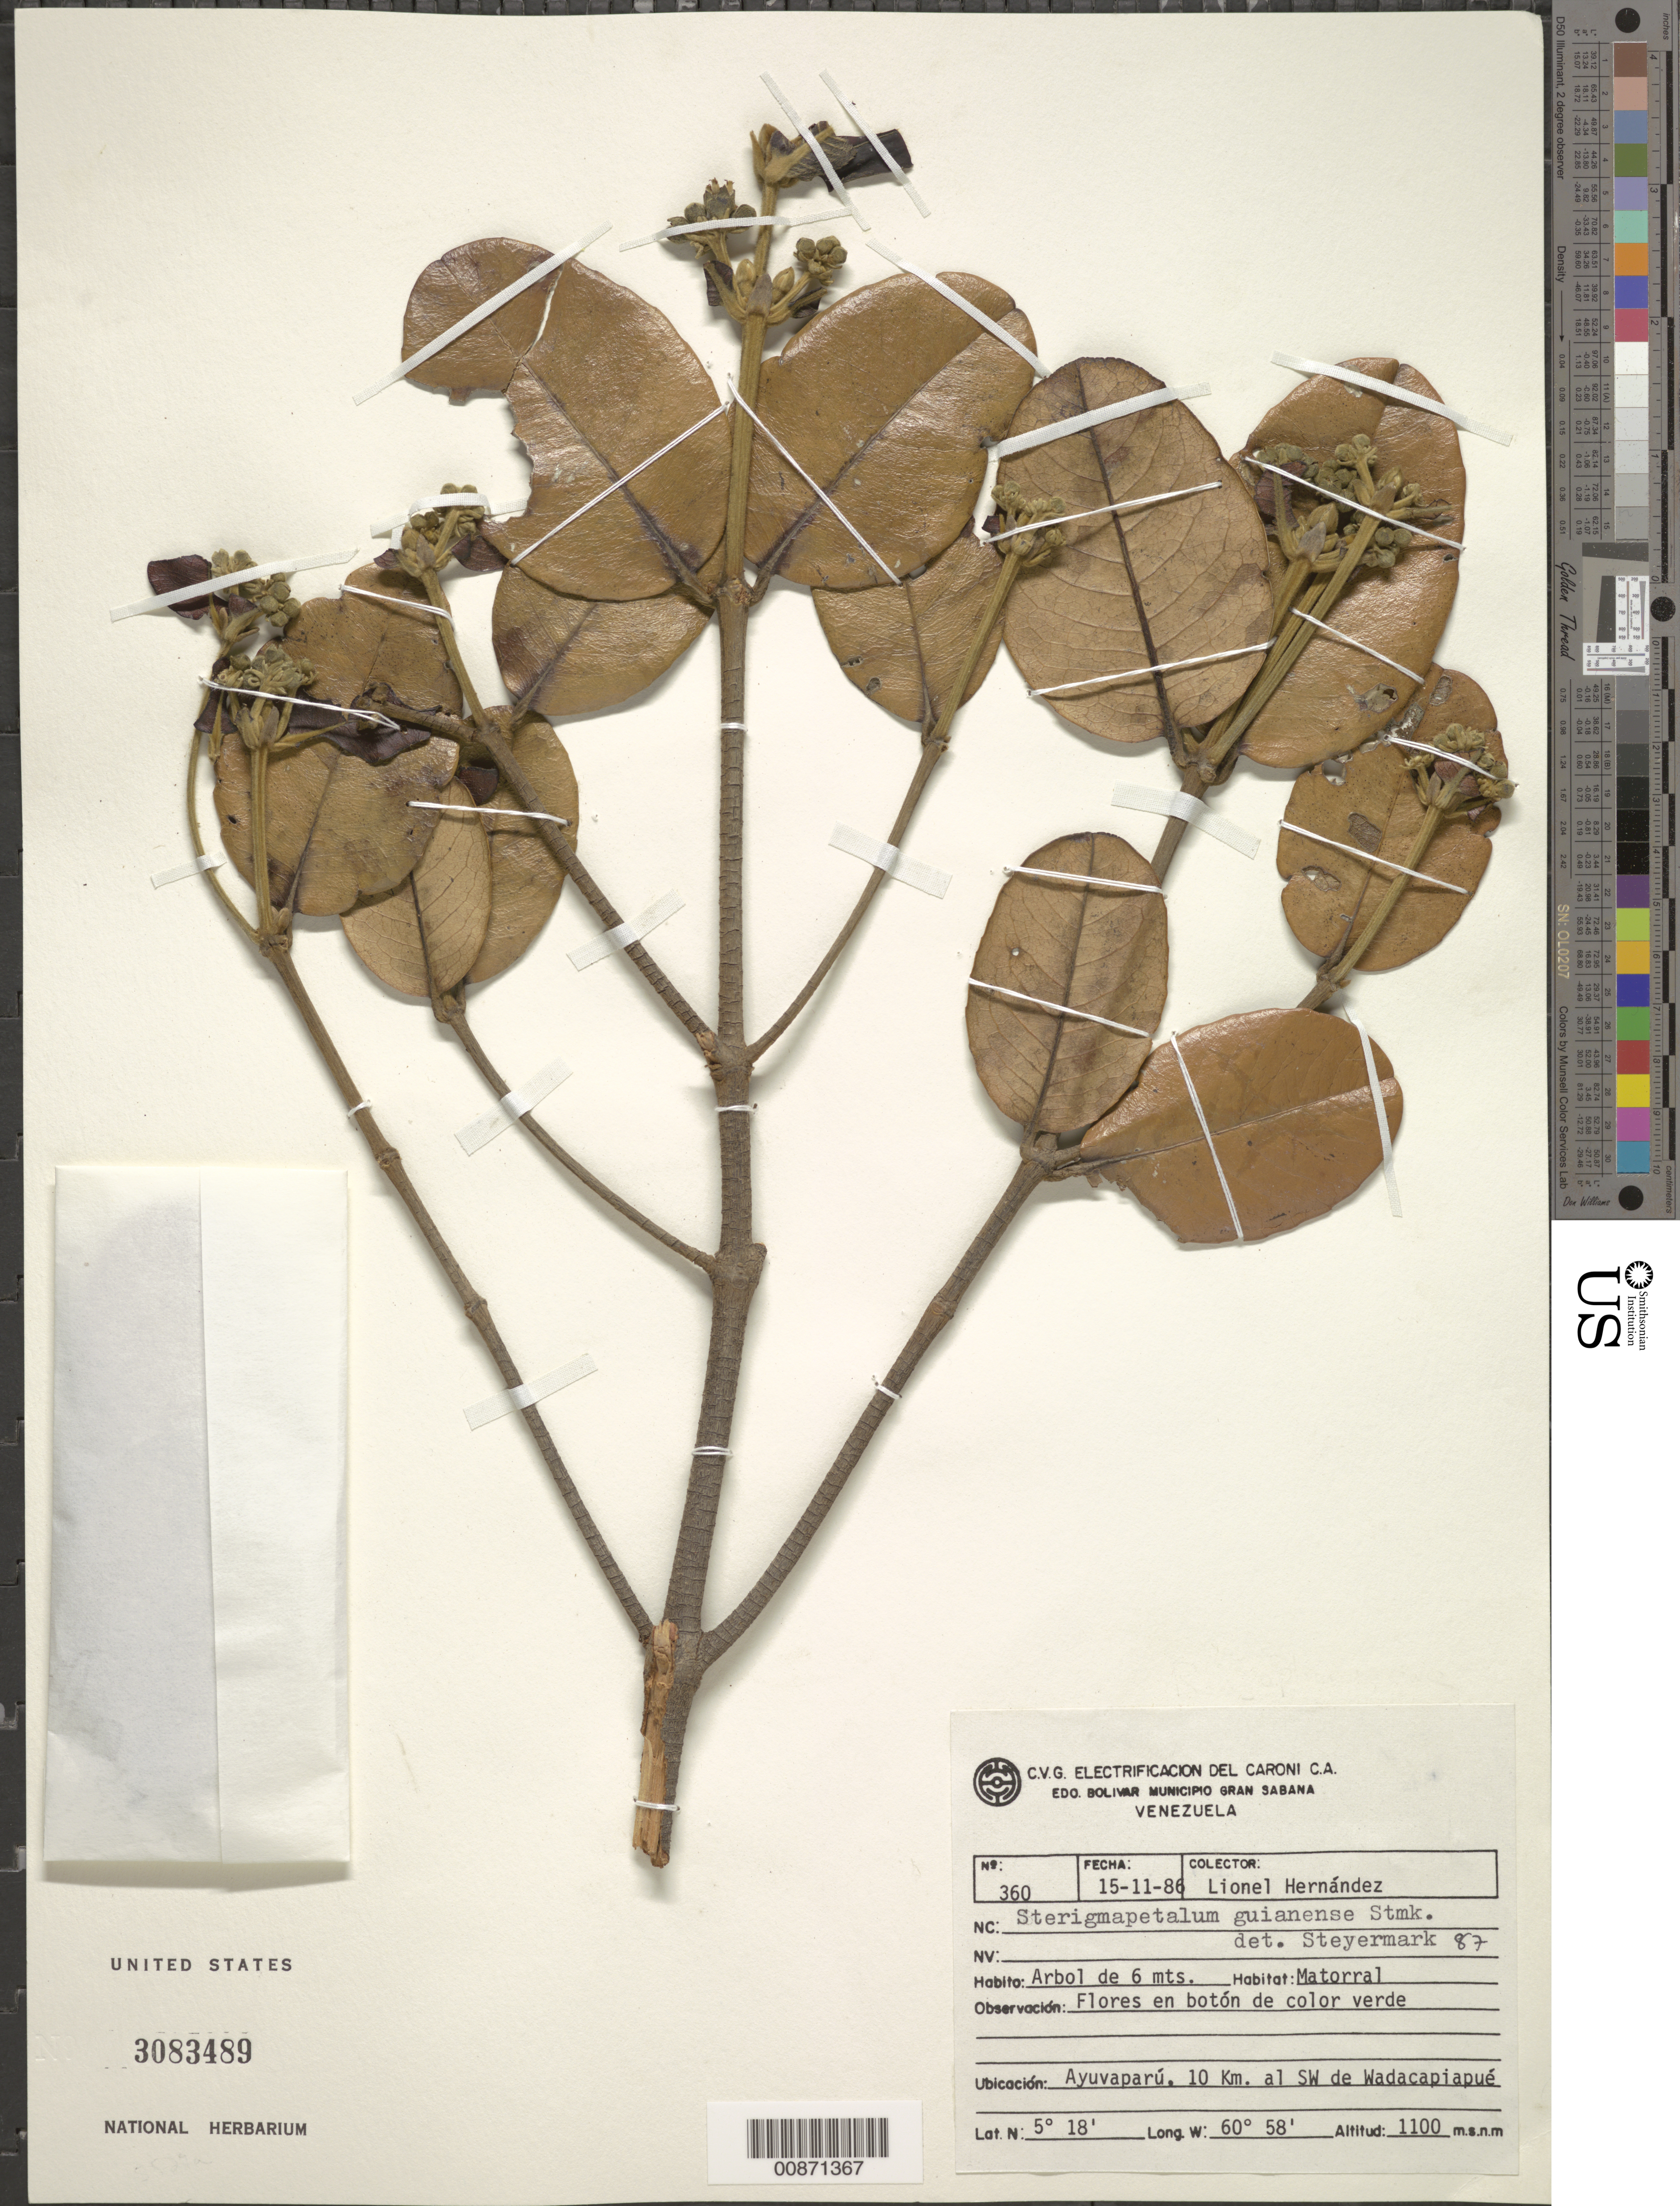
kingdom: Plantae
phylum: Tracheophyta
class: Magnoliopsida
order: Malpighiales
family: Rhizophoraceae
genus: Sterigmapetalum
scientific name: Sterigmapetalum guianense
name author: Steyerm.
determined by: Steyermark, Julian A., (VEN)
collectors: L. Hernández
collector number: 360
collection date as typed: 15-Nov-86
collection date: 1986-11-15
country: Venezuela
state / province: Bolívar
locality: Mun. Gran Sabana, Ayavaparú, 10 km SW de Wadakapiapué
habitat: Matorral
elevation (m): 1100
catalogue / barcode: US 3083489